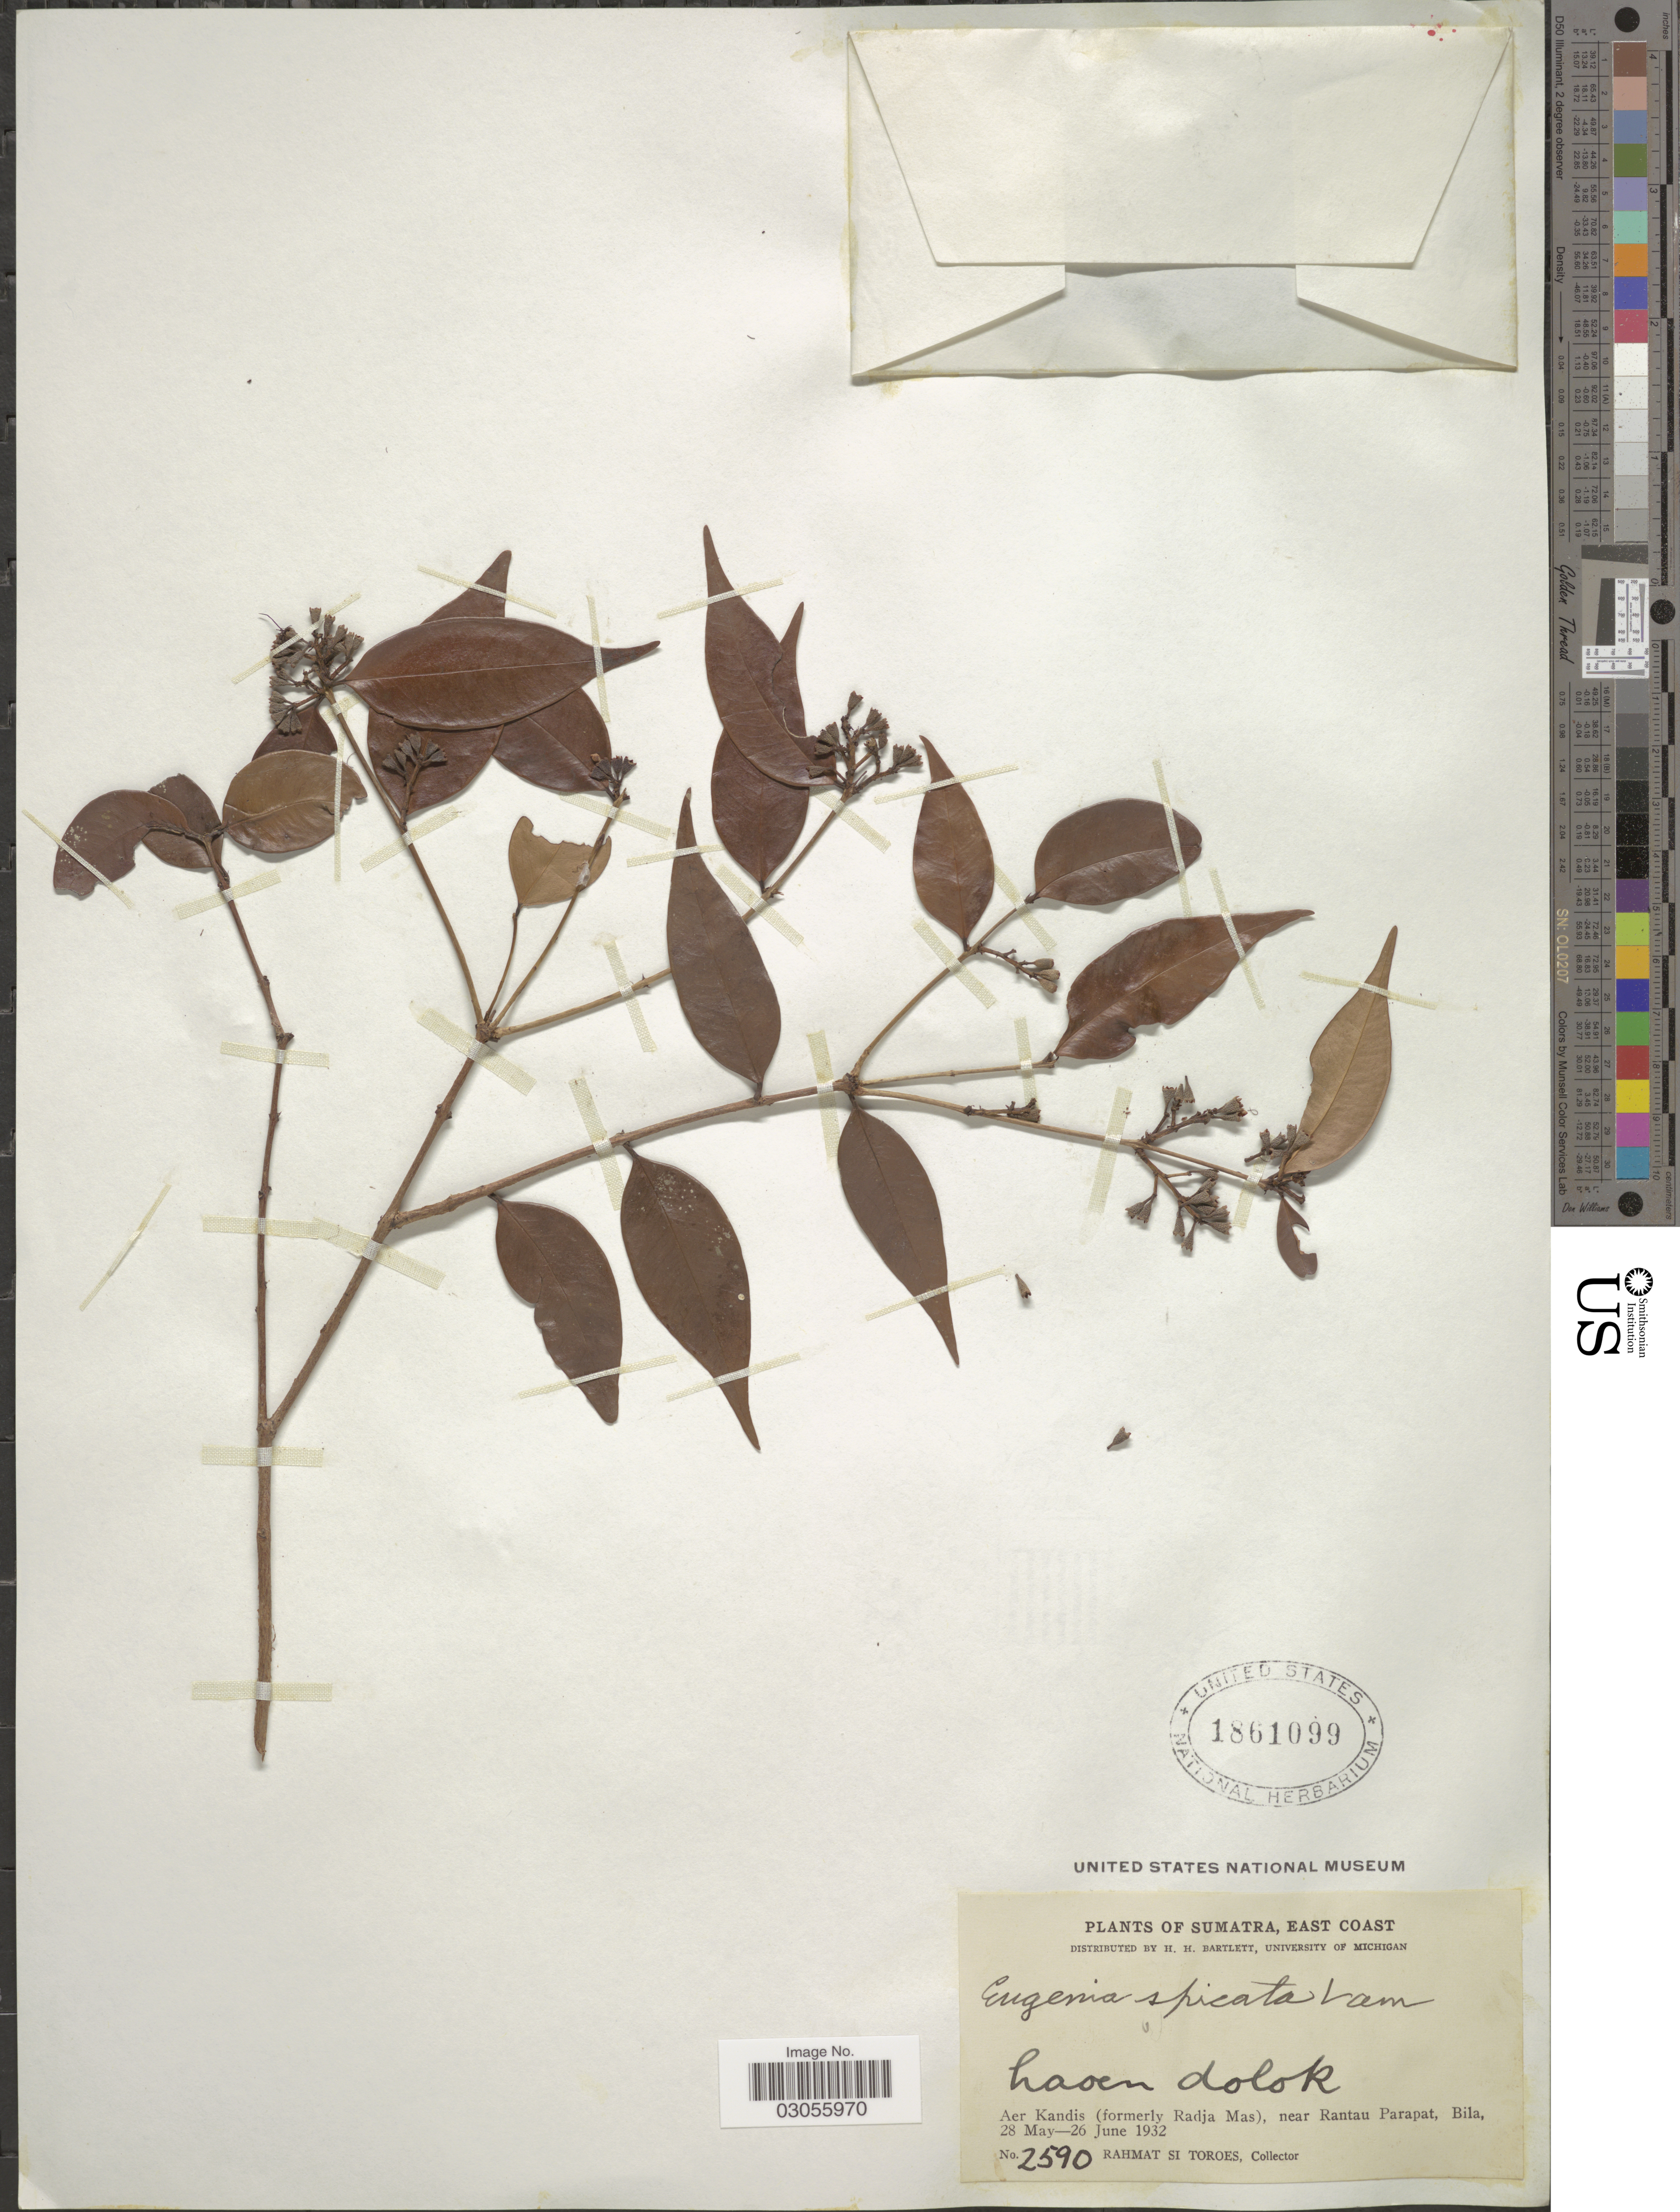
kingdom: Plantae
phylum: Tracheophyta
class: Magnoliopsida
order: Myrtales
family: Myrtaceae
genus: Syzygium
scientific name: Syzygium zeylanicum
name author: (L.) DC.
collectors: Rahmat Si Boeea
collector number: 2590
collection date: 1932-05-28/1932-06-26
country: Indonesia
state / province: Sumatra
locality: East Coast. Aer Kandis (formerly Radja Mas), near Rantau Parapat, Bila.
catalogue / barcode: US 1861099